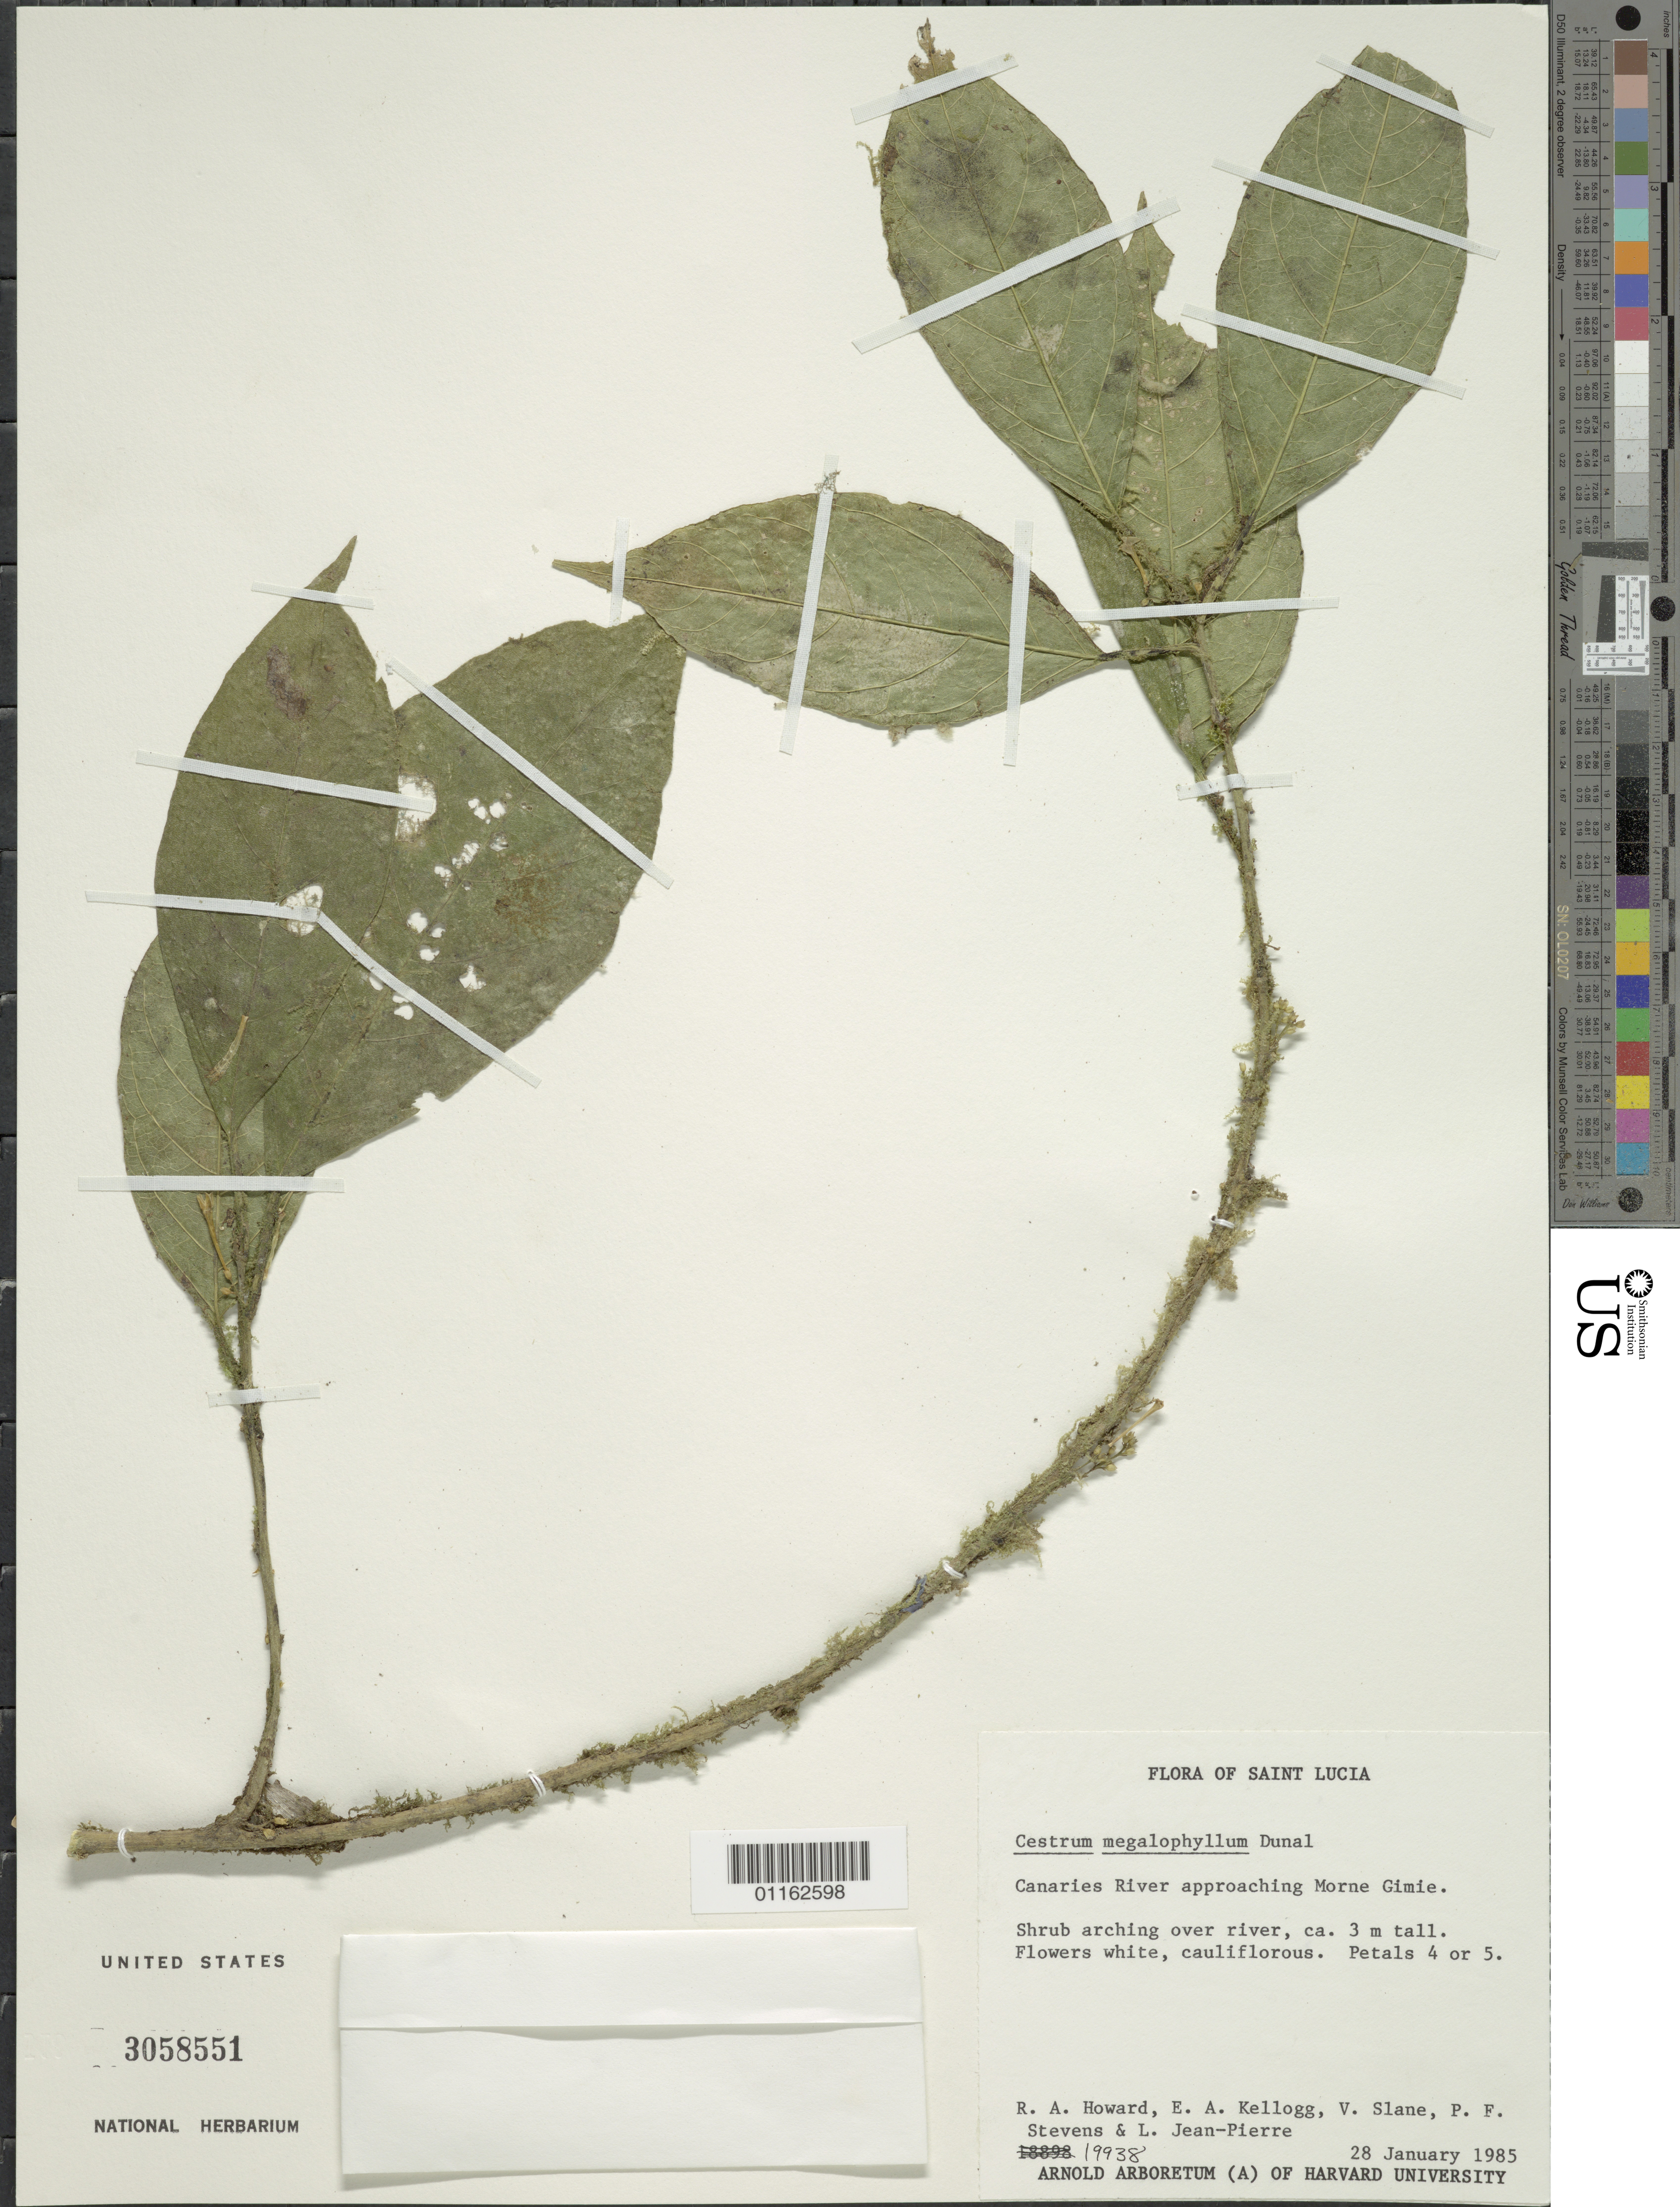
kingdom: Plantae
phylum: Tracheophyta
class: Magnoliopsida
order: Solanales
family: Solanaceae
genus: Cestrum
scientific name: Cestrum megalophyllum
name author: Dunal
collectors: R. A. Howard, E. A. Kellogg, V. Slane, P. F. Stevens & L. L. Jean-Pierre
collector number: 19938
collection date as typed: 28 Jan 1985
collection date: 1985-01-28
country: St. Lucia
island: St. Lucia I.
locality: Canaries River approaching Morne Gimie; shrub arching over river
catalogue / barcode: US 3058551